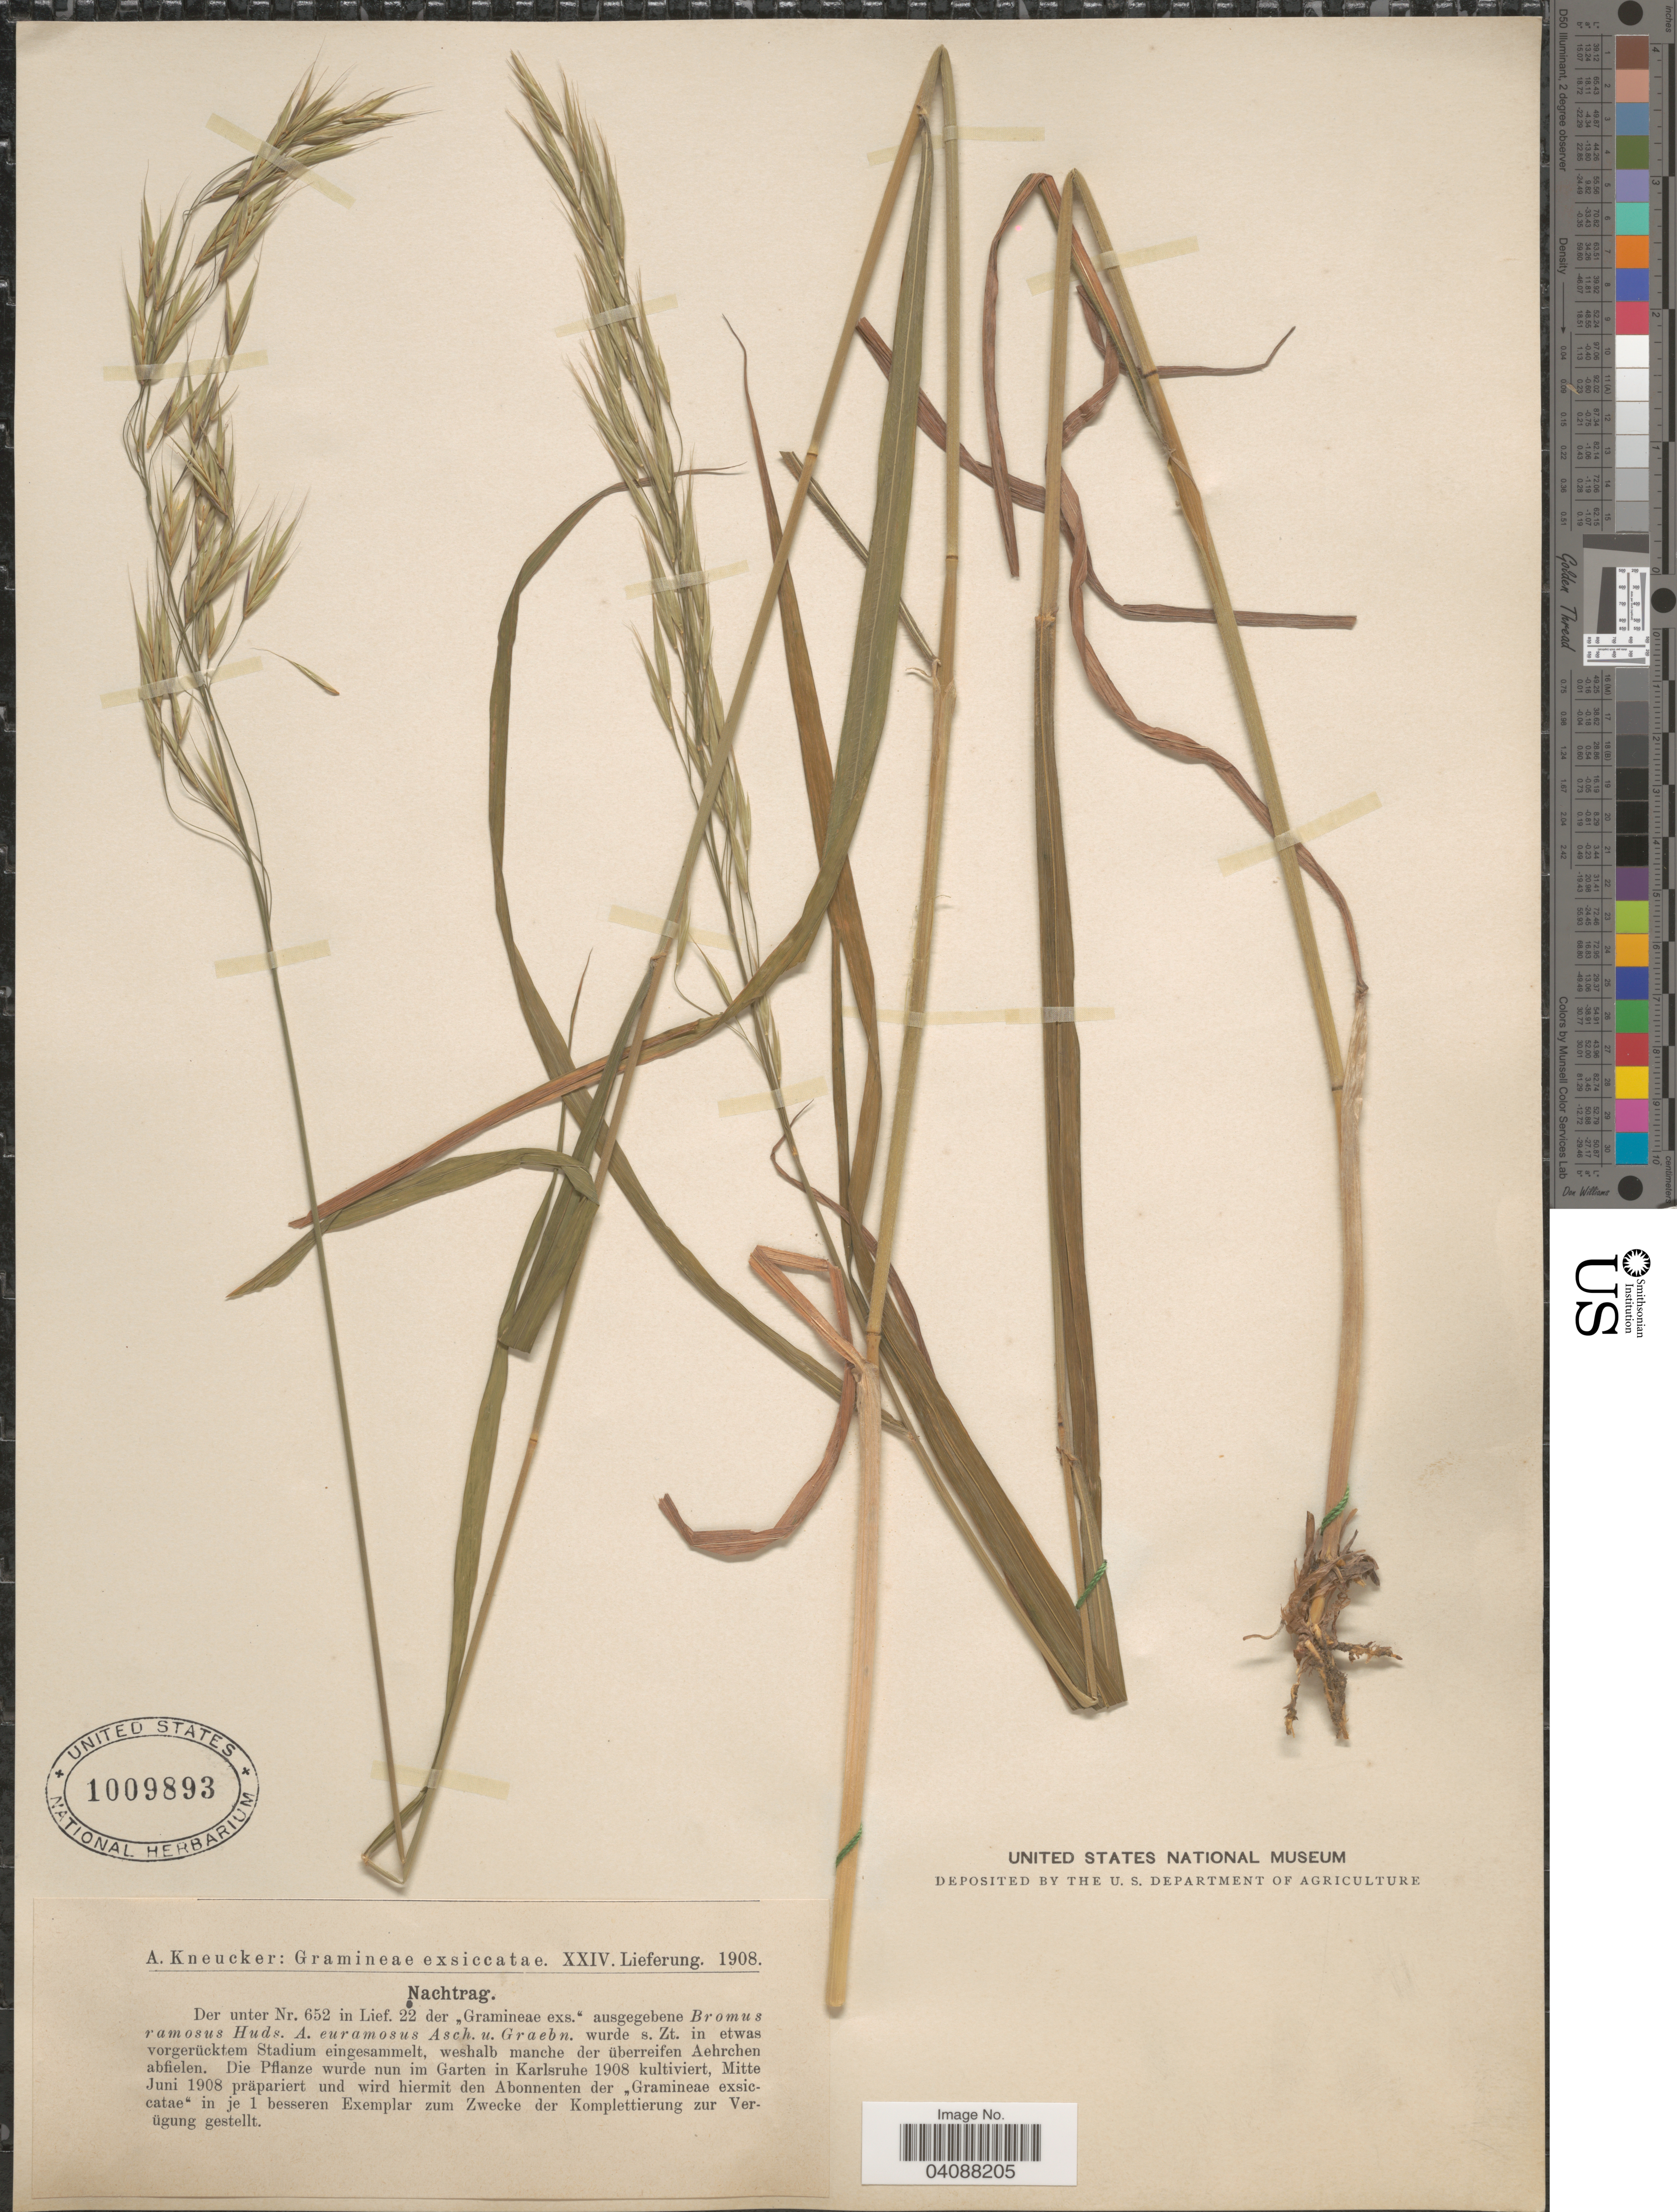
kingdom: Plantae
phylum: Tracheophyta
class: Liliopsida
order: Poales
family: Poaceae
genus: Bromus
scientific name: Bromus ramosus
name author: Huds.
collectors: A. Kneucker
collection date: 1908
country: Germany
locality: Die Pflanze wurde nun im Garten in Karlsruhe.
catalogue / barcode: US 1009893